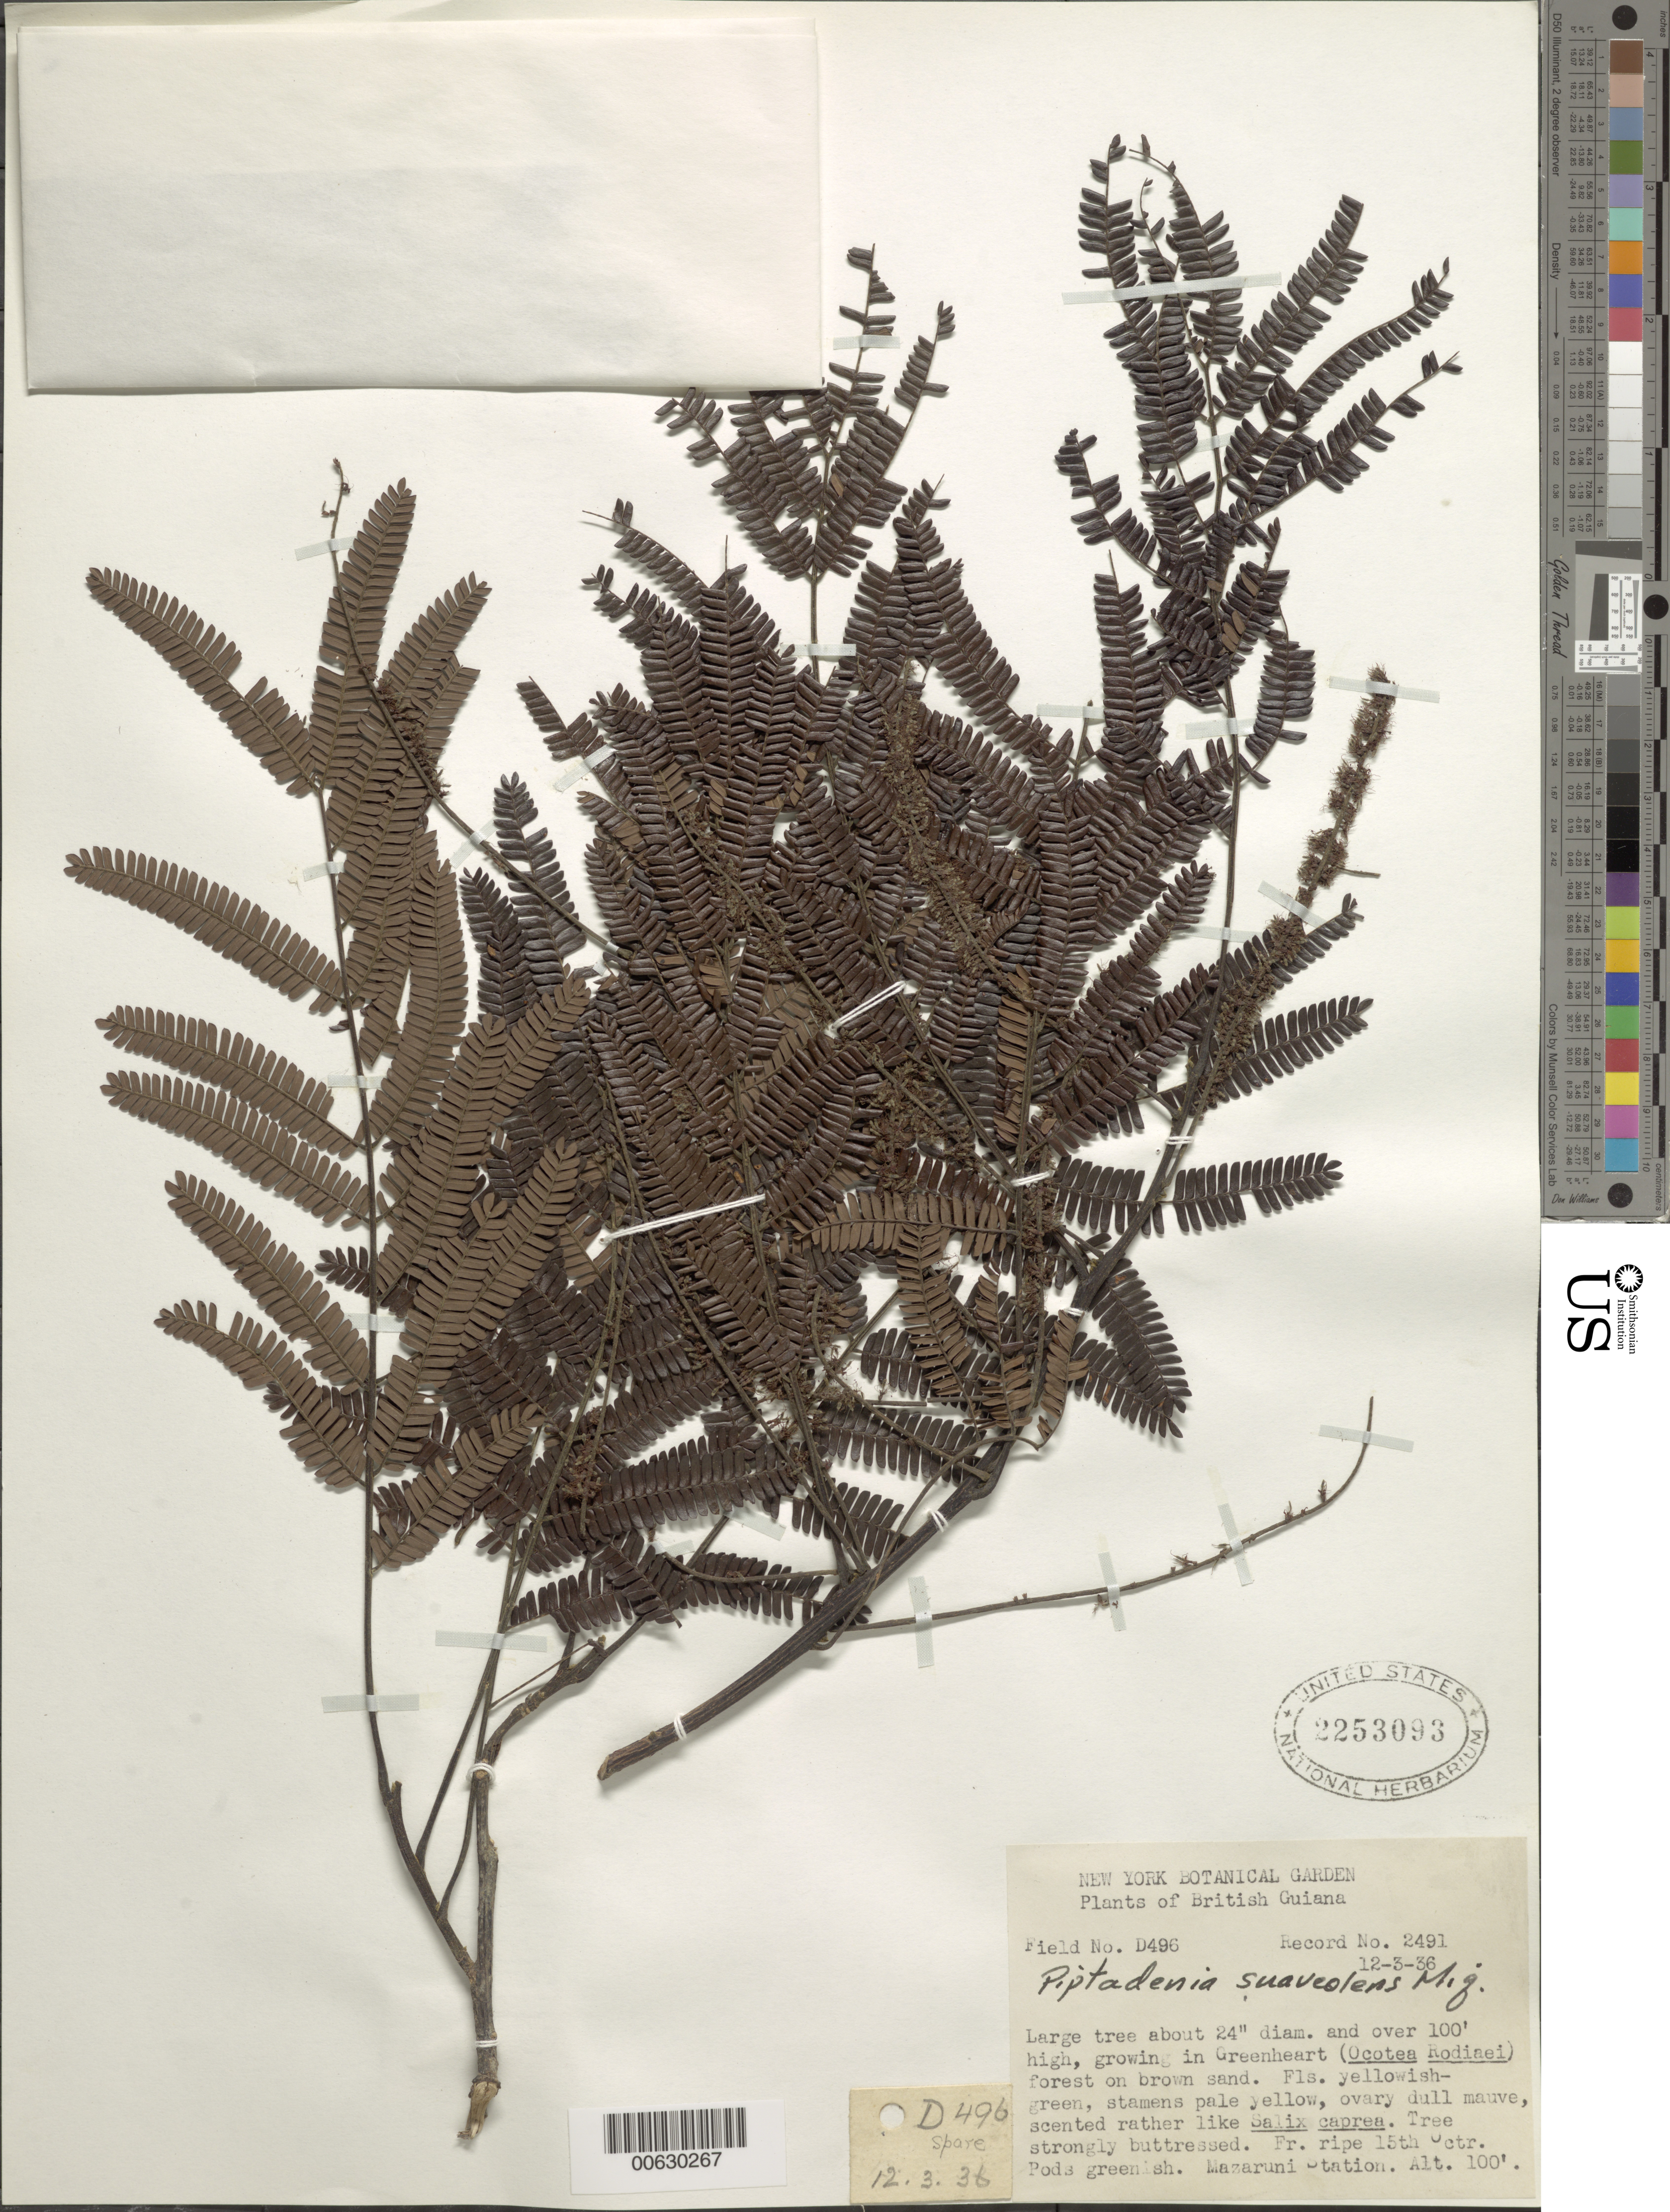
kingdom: Plantae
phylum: Tracheophyta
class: Magnoliopsida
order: Fabales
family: Fabaceae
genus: Marlimorimia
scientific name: Marlimorimia psilostachya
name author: (DC.) L.P. Queiroz & Marc.F. Simon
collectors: Forest Dept. B. G. & British Guiana Forestry Dept.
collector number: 2491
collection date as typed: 12-Mar-36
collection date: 1936-03-12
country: Guyana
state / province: Cuyuni-Mazaruni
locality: Mazaruni Station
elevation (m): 30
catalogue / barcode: US 2253093